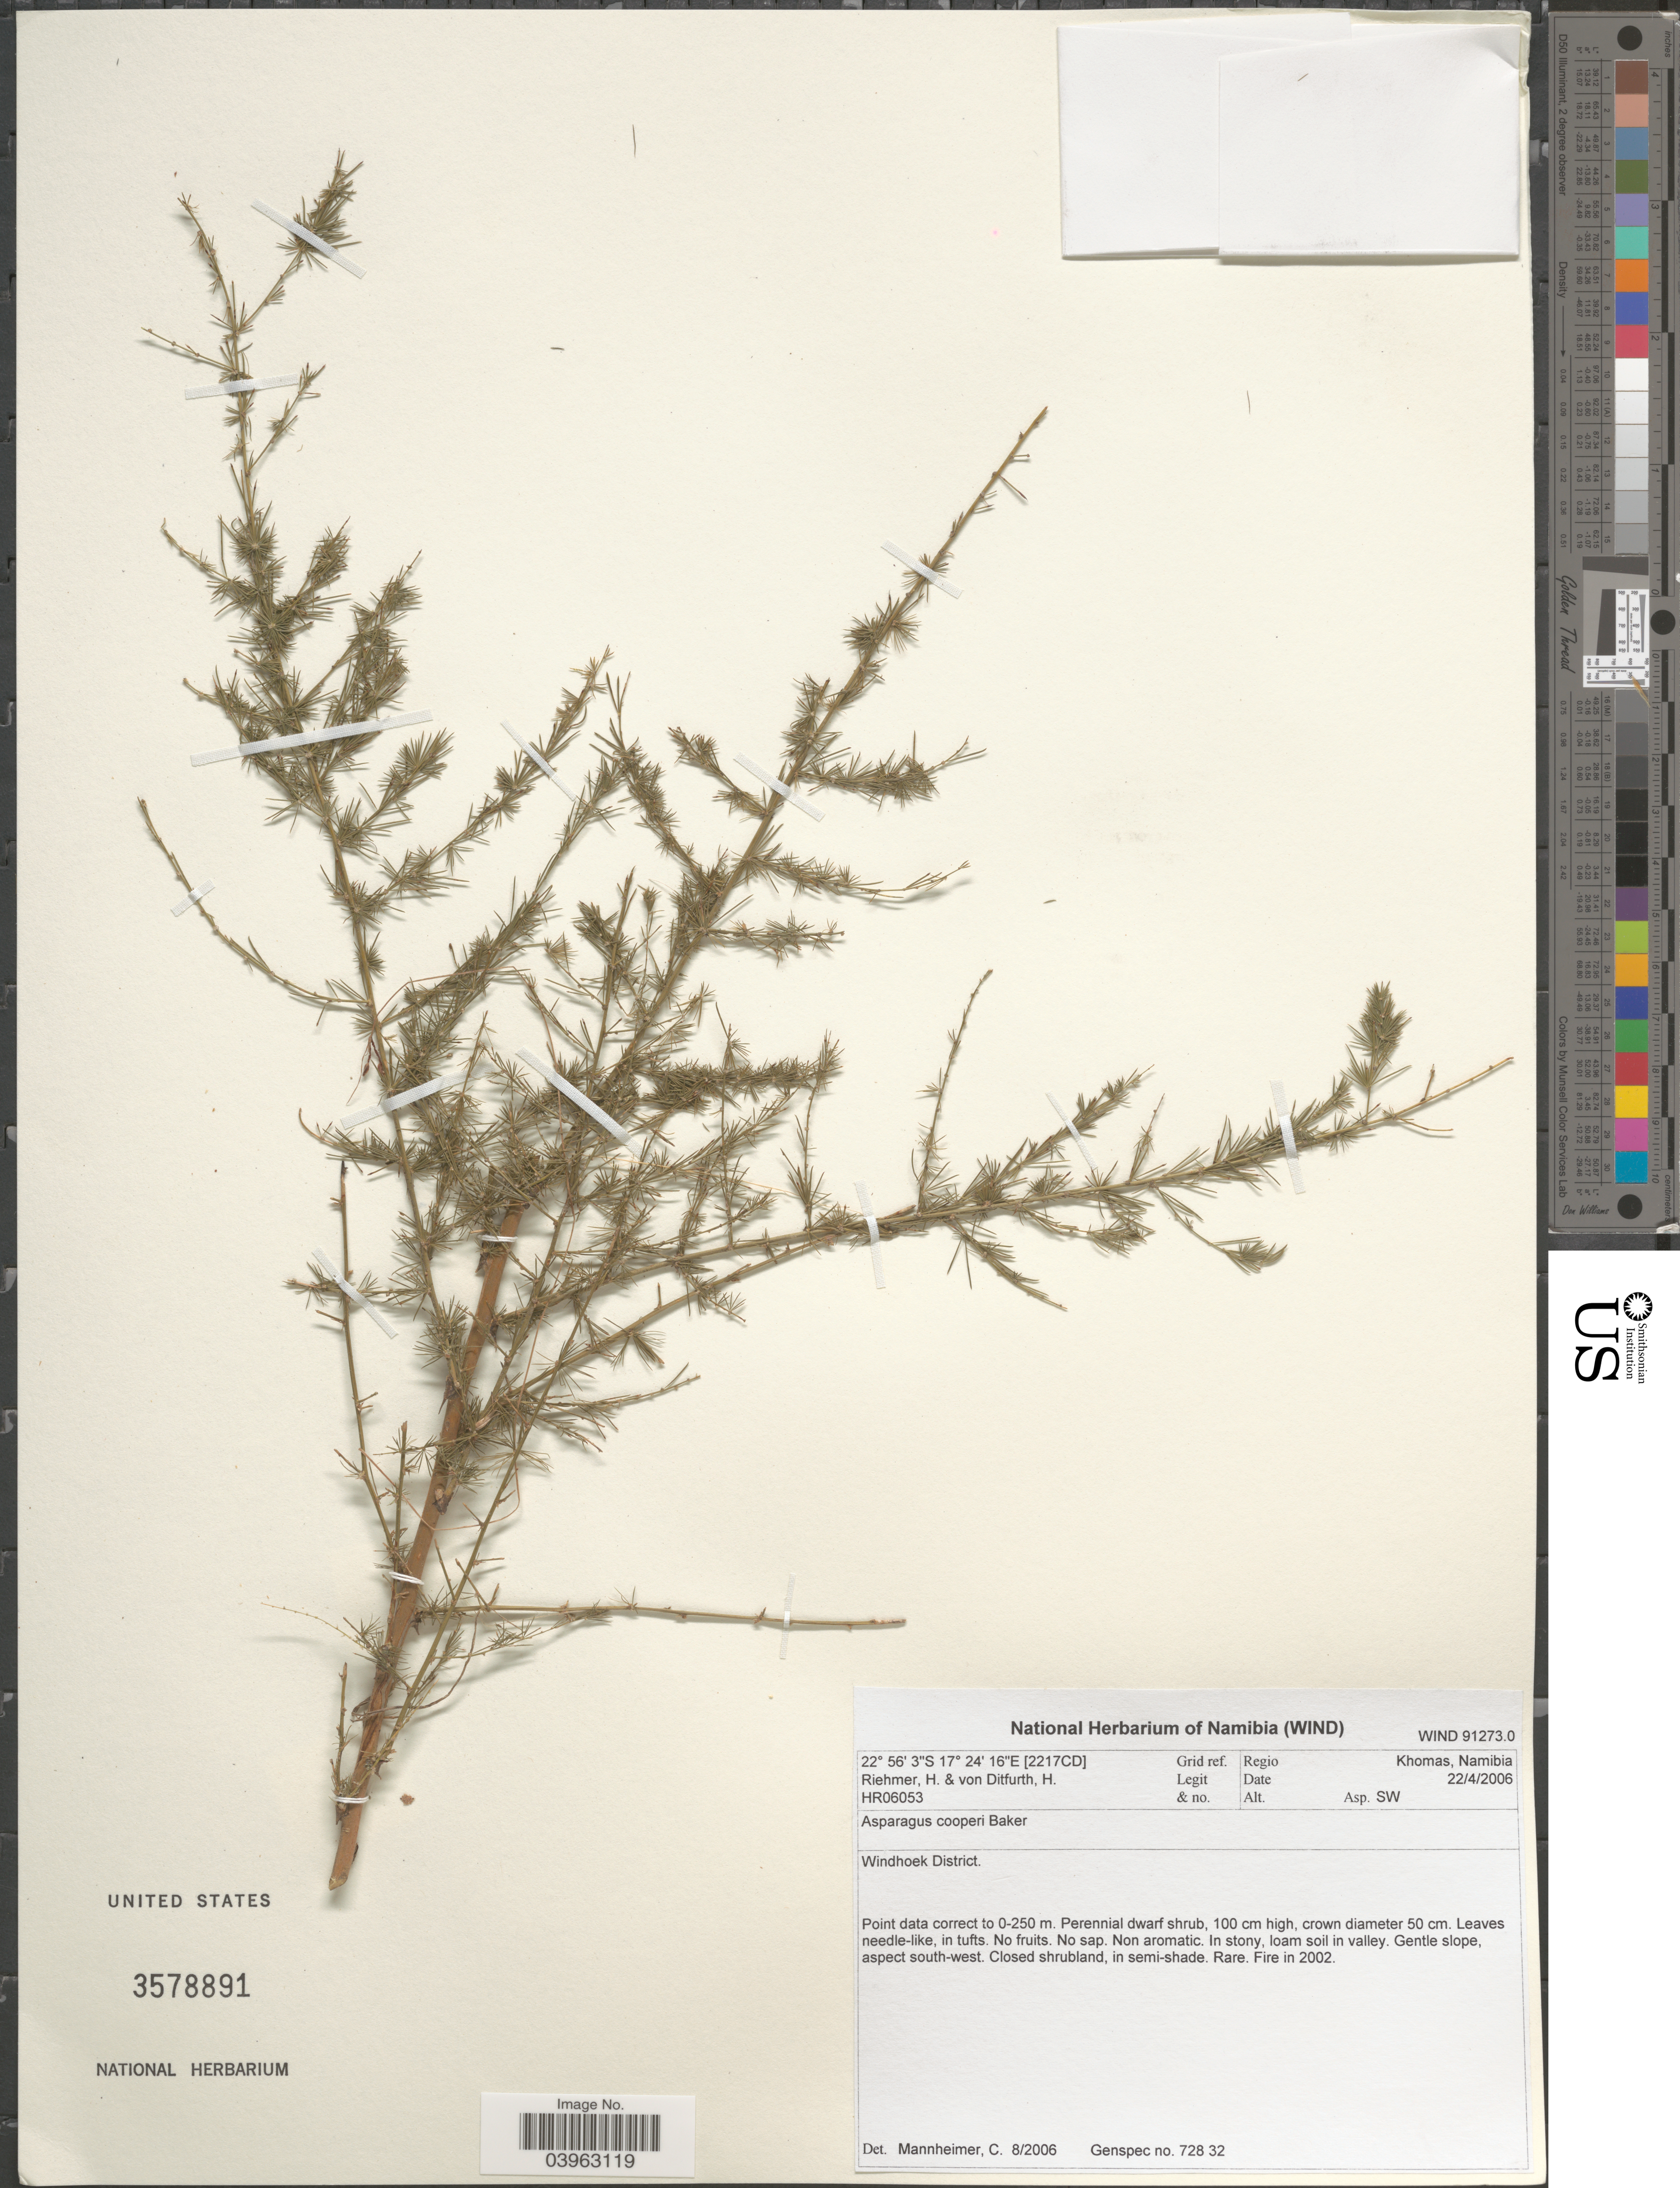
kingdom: Plantae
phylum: Tracheophyta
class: Liliopsida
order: Asparagales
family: Asparagaceae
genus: Asparagus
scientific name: Asparagus cooperi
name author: Baker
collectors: H. Riehmer & H. Von Ditfurth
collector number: HR06053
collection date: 2006-04-22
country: Namibia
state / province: Khomas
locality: Grid ref. [2217CD]. Regio Khomas. Windhoek District.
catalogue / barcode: US 3578891